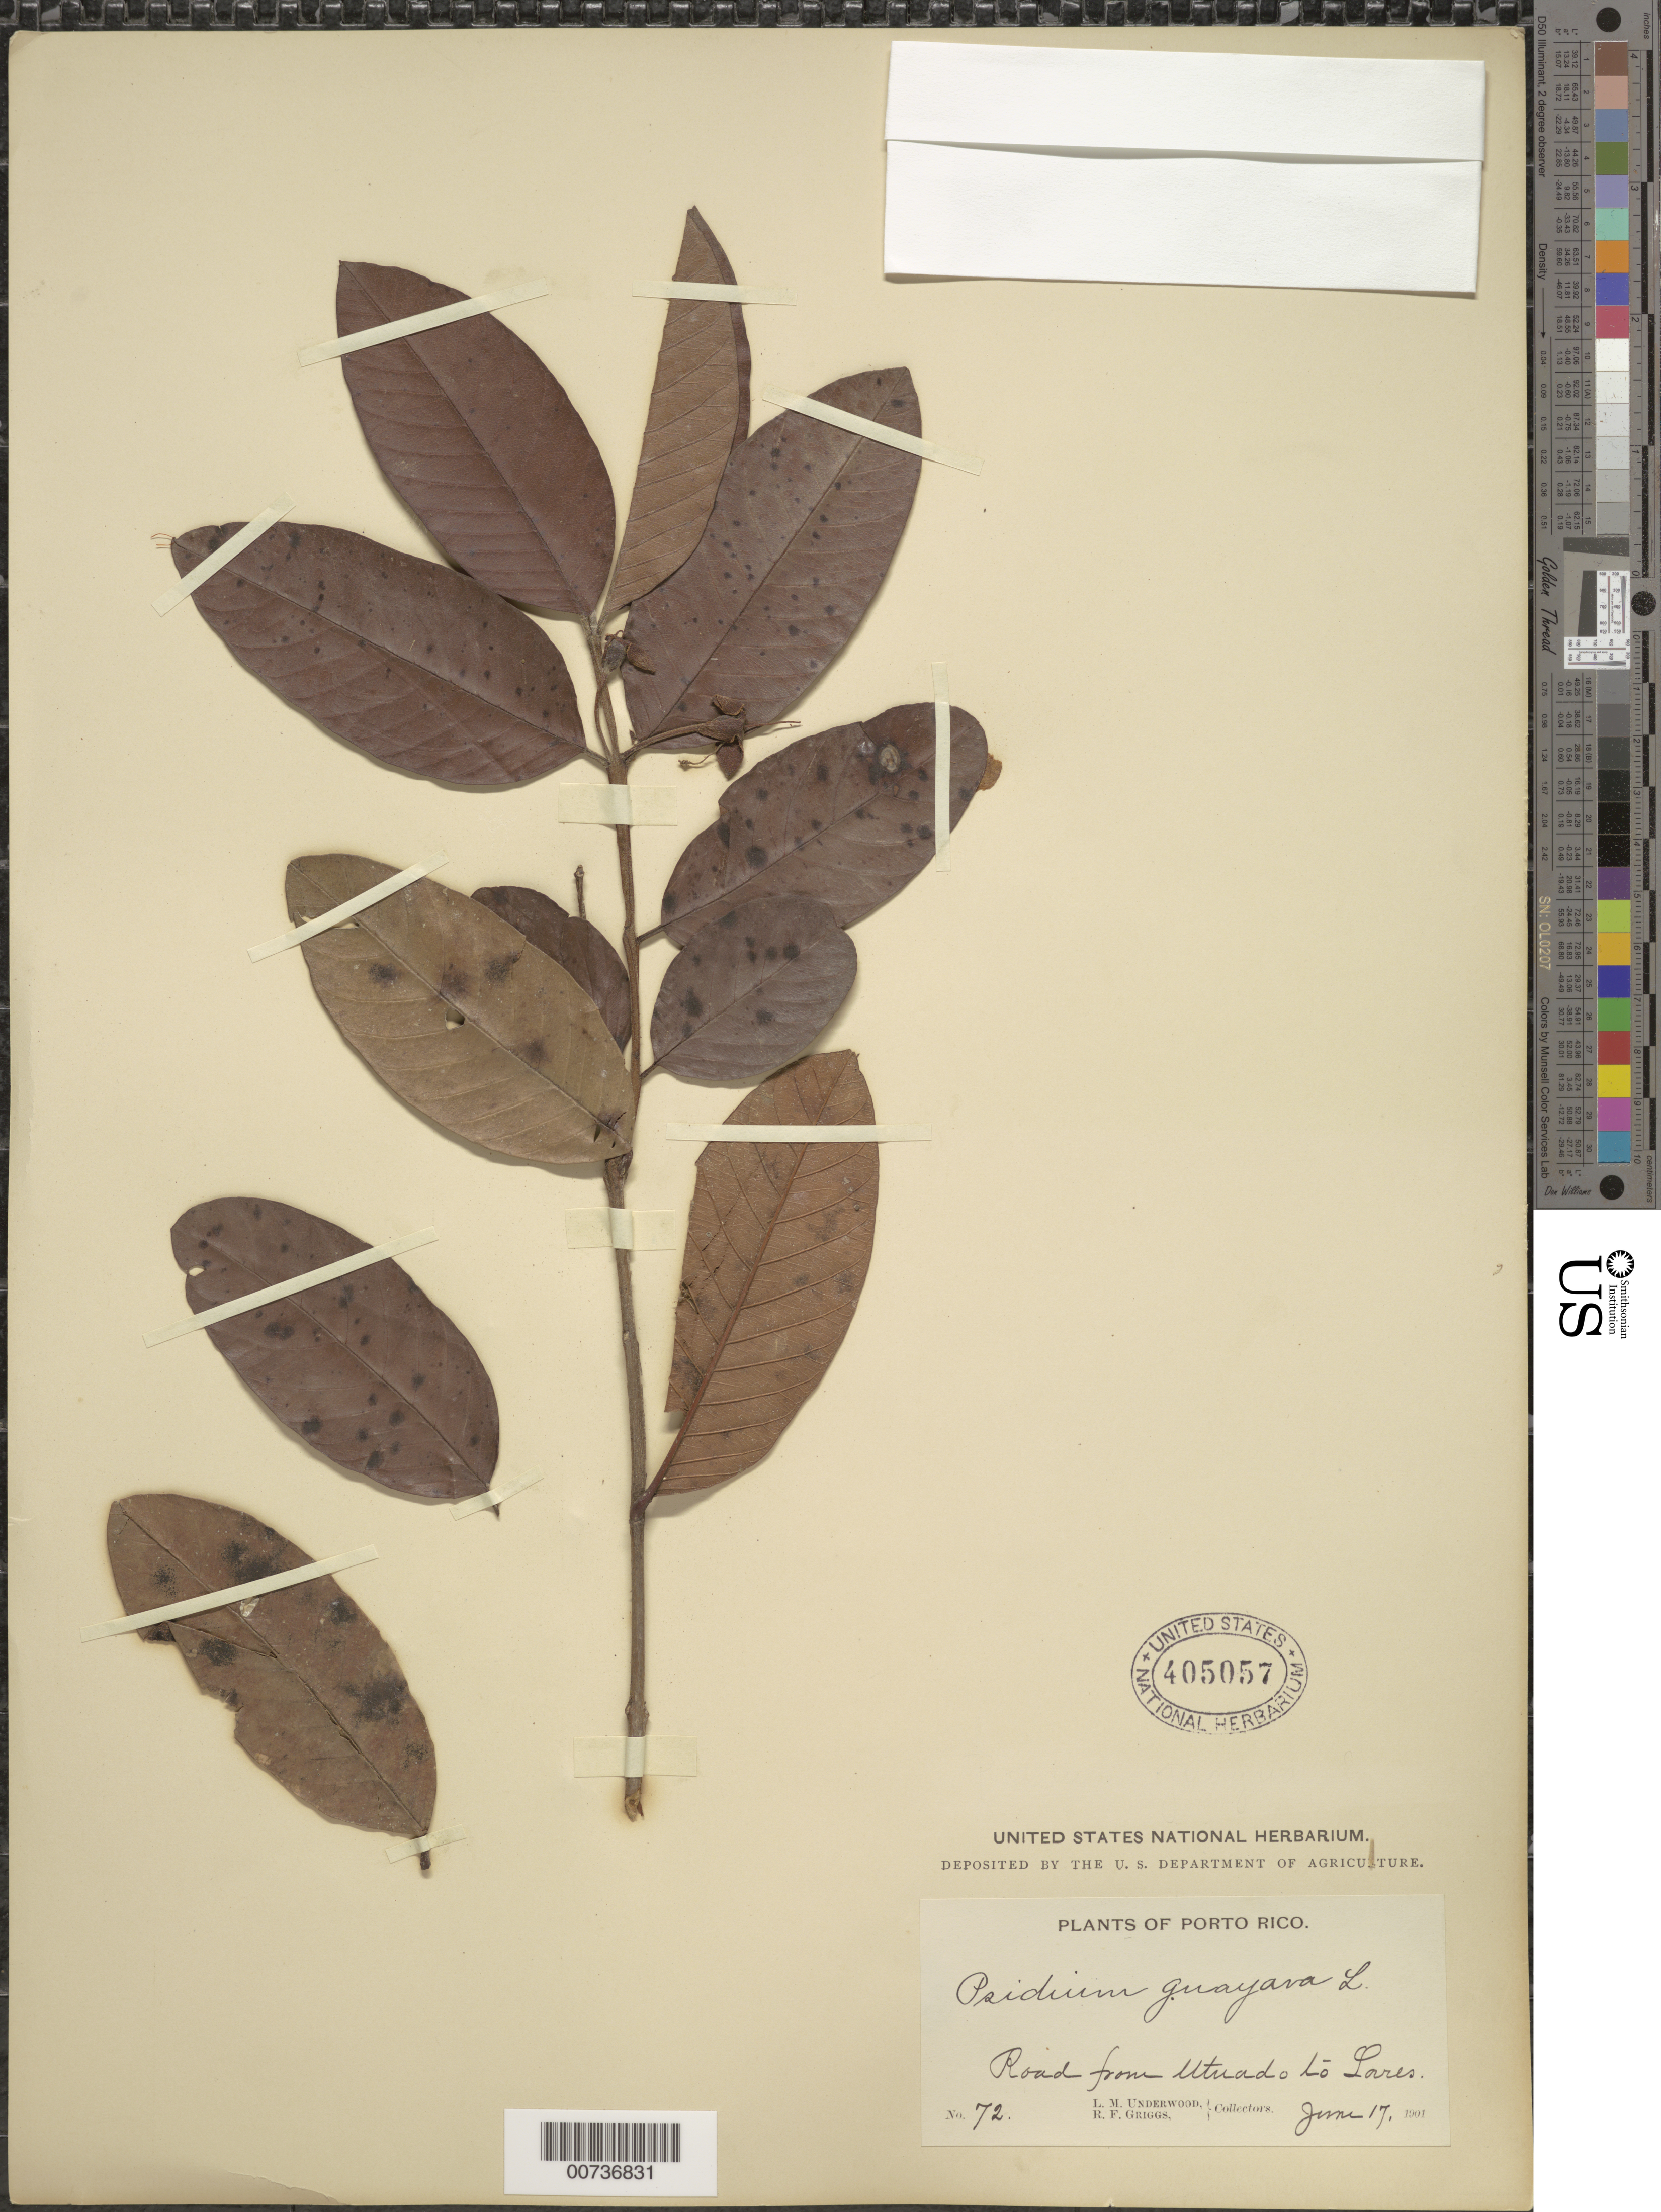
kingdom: Plantae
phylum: Tracheophyta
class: Magnoliopsida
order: Myrtales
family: Myrtaceae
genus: Psidium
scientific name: Psidium guajava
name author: L.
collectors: L. M. Underwood & R. F. Griggs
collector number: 72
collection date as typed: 17 Jun 1901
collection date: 1901-06-17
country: Puerto Rico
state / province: Utuado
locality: Road from Utuado to Lares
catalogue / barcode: US 405057